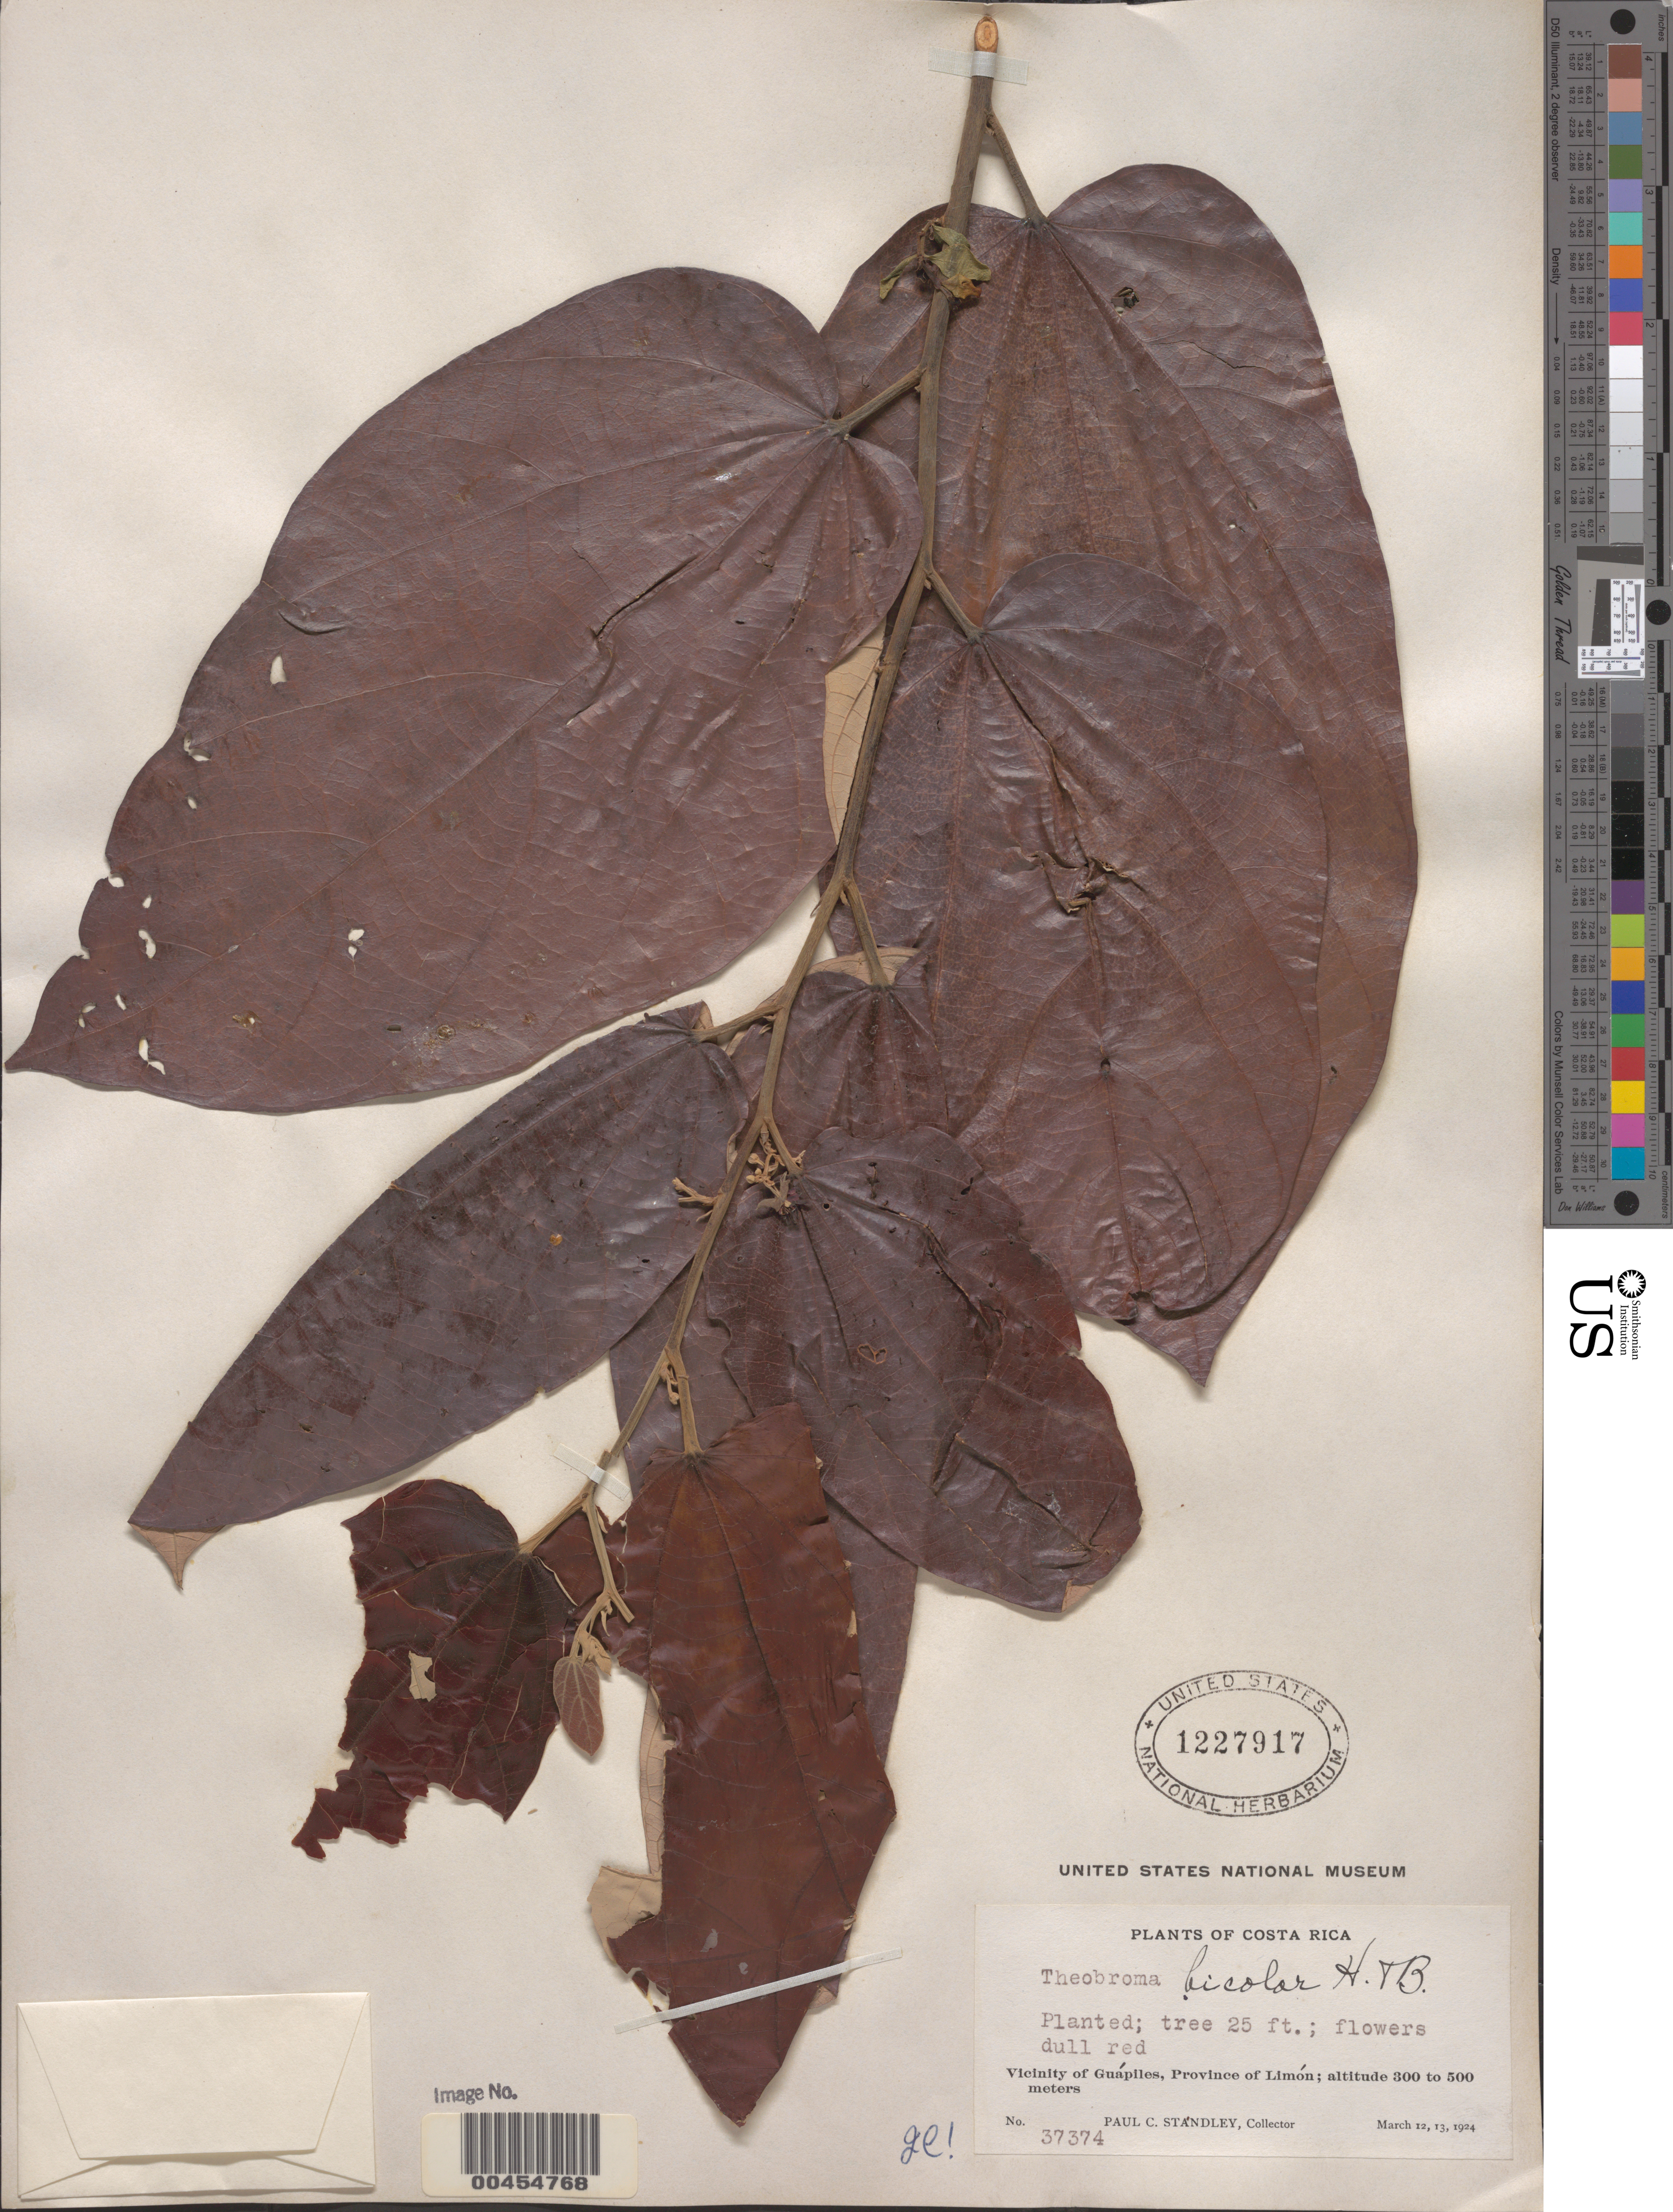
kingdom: Plantae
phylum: Tracheophyta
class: Magnoliopsida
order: Malvales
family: Malvaceae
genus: Theobroma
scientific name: Theobroma bicolor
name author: Bonpl.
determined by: Dorr, L. J., (BOT), Smithsonian Institution - National Museum of Natural History (UNITED STATES)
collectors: P. C. Standley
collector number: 37374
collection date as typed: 12 Mar 1924 to 13 Mar 1924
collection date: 1924-03-12/1924-03-13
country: Costa Rica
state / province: Limón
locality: Vicinity of Guapiles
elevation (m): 300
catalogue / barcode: US 1227917